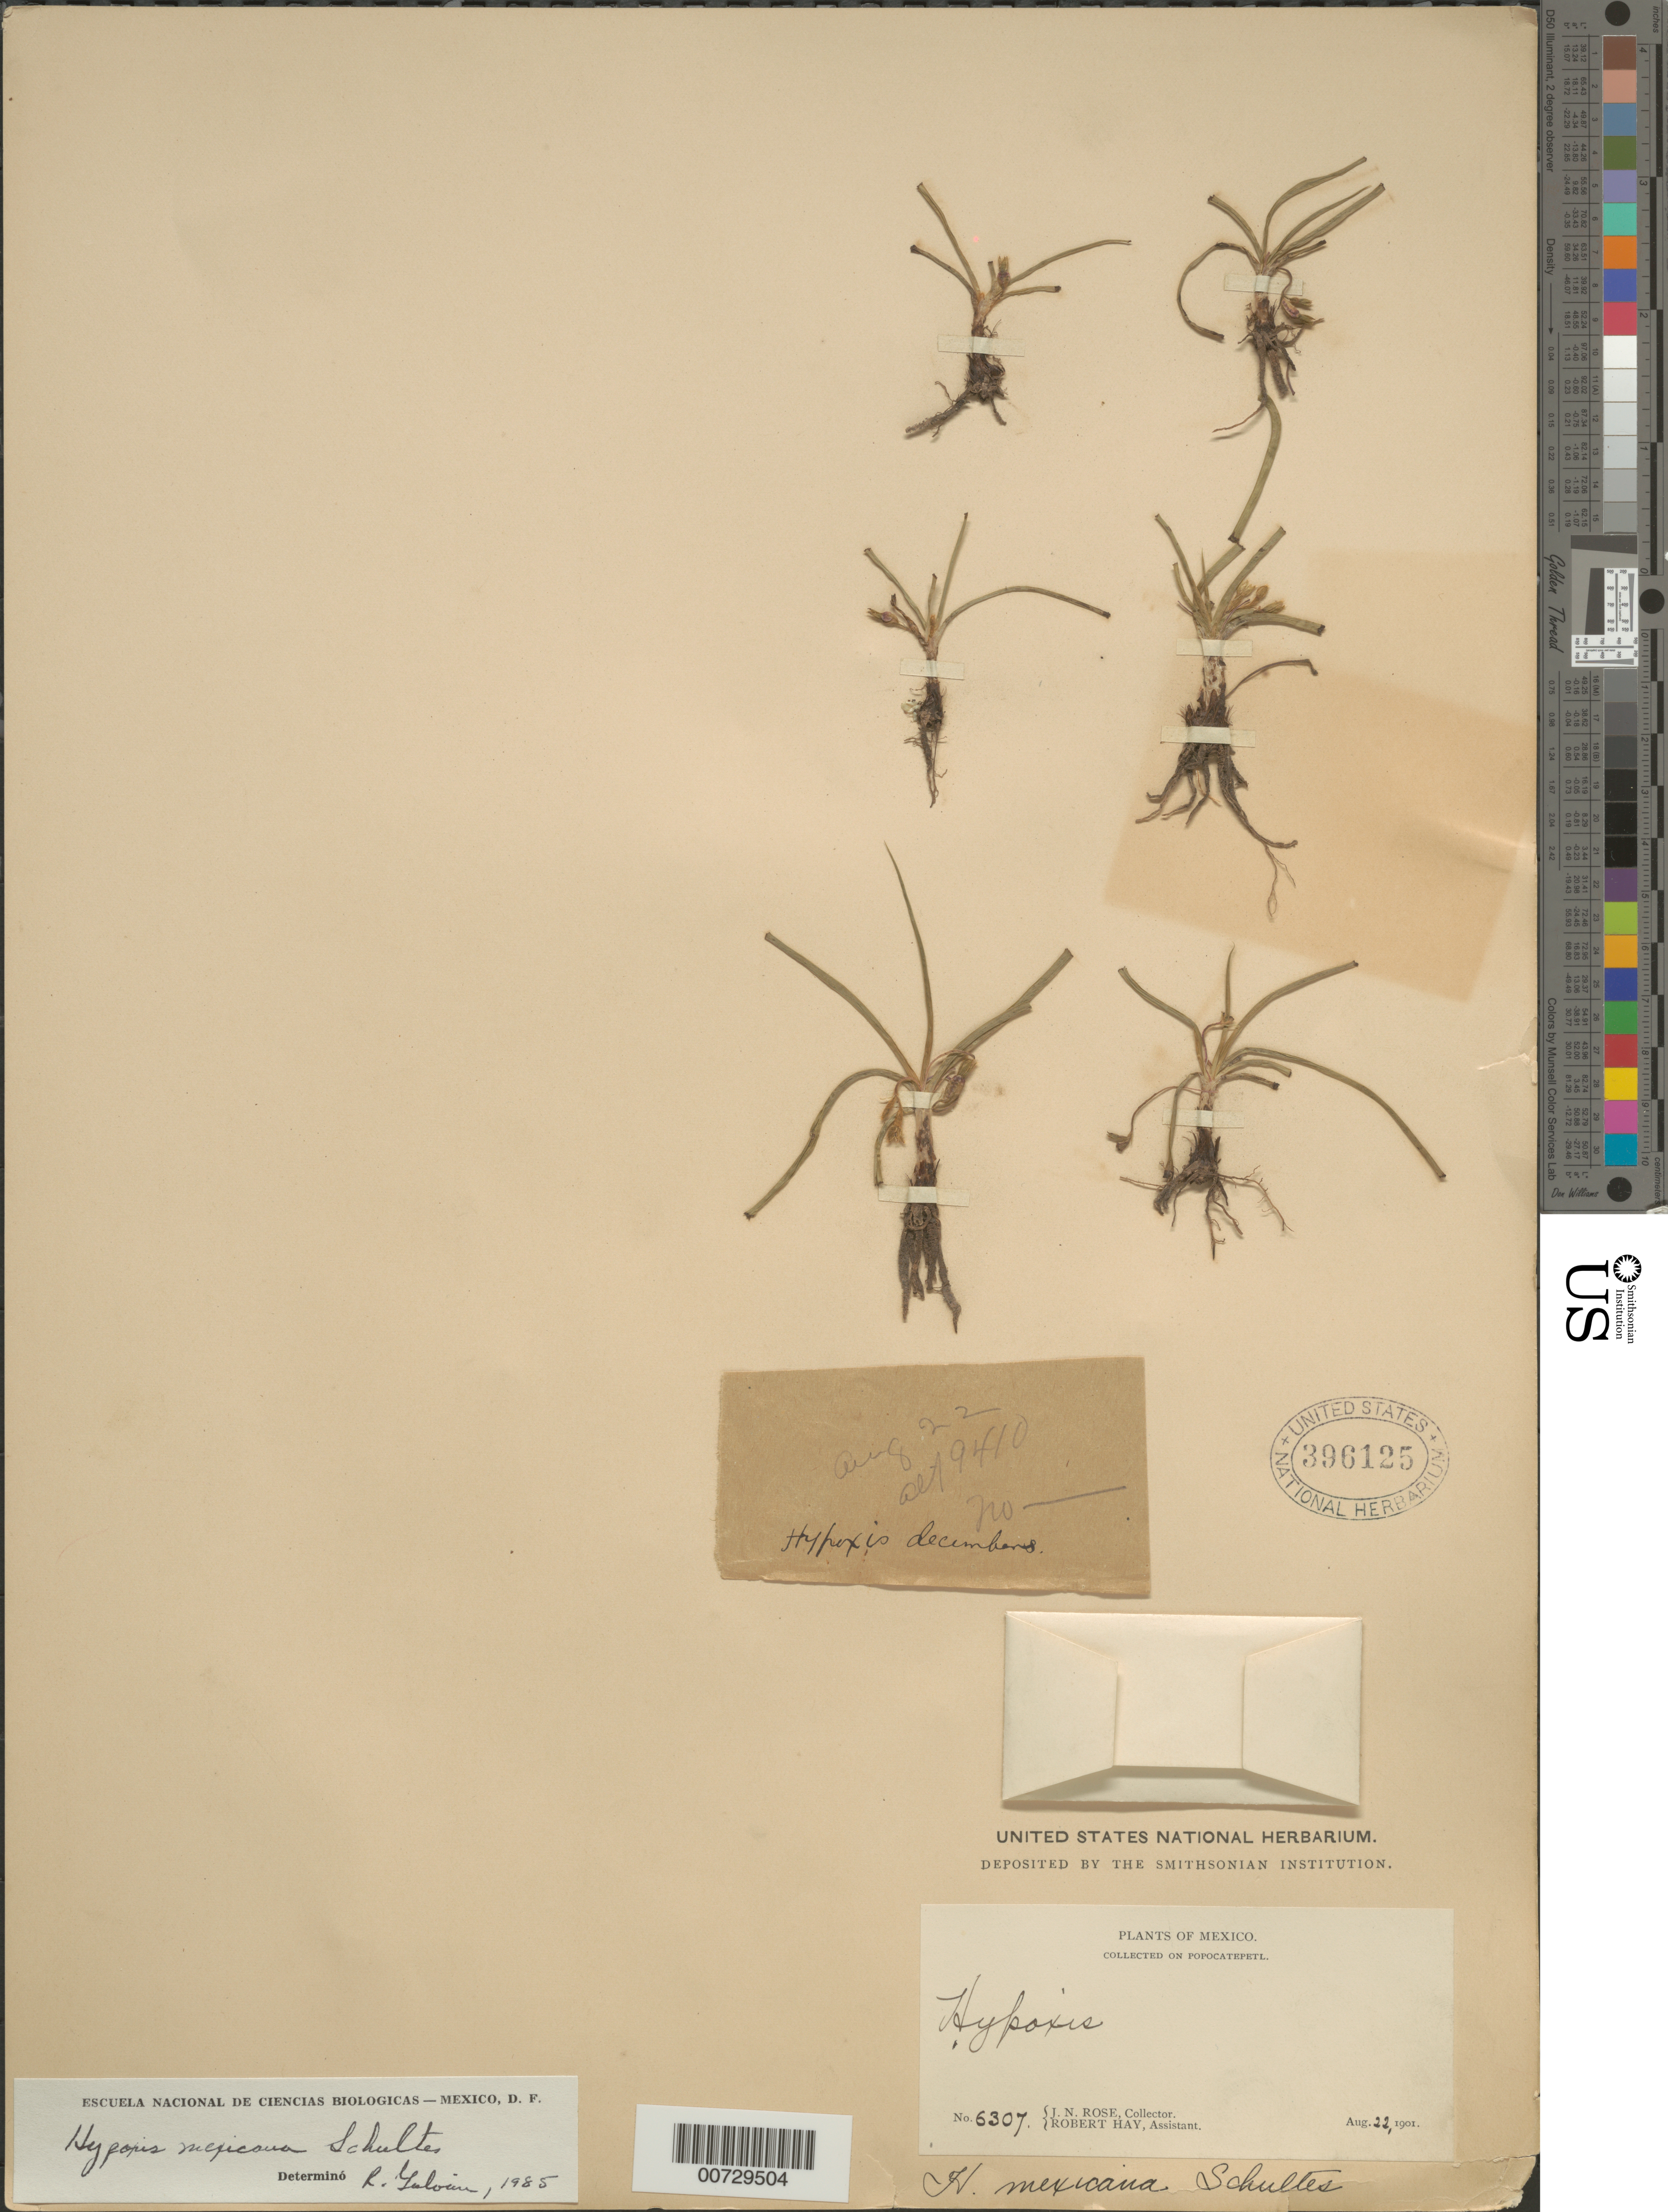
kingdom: Plantae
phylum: Tracheophyta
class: Liliopsida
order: Asparagales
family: Hypoxidaceae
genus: Hypoxis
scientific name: Hypoxis mexicana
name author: Schult. & Schult. f.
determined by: Galván, R.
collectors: J. N. Rose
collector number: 6307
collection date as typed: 22 Aug 1901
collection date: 1901-08-22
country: Mexico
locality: Popocatepetl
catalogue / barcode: US 396125